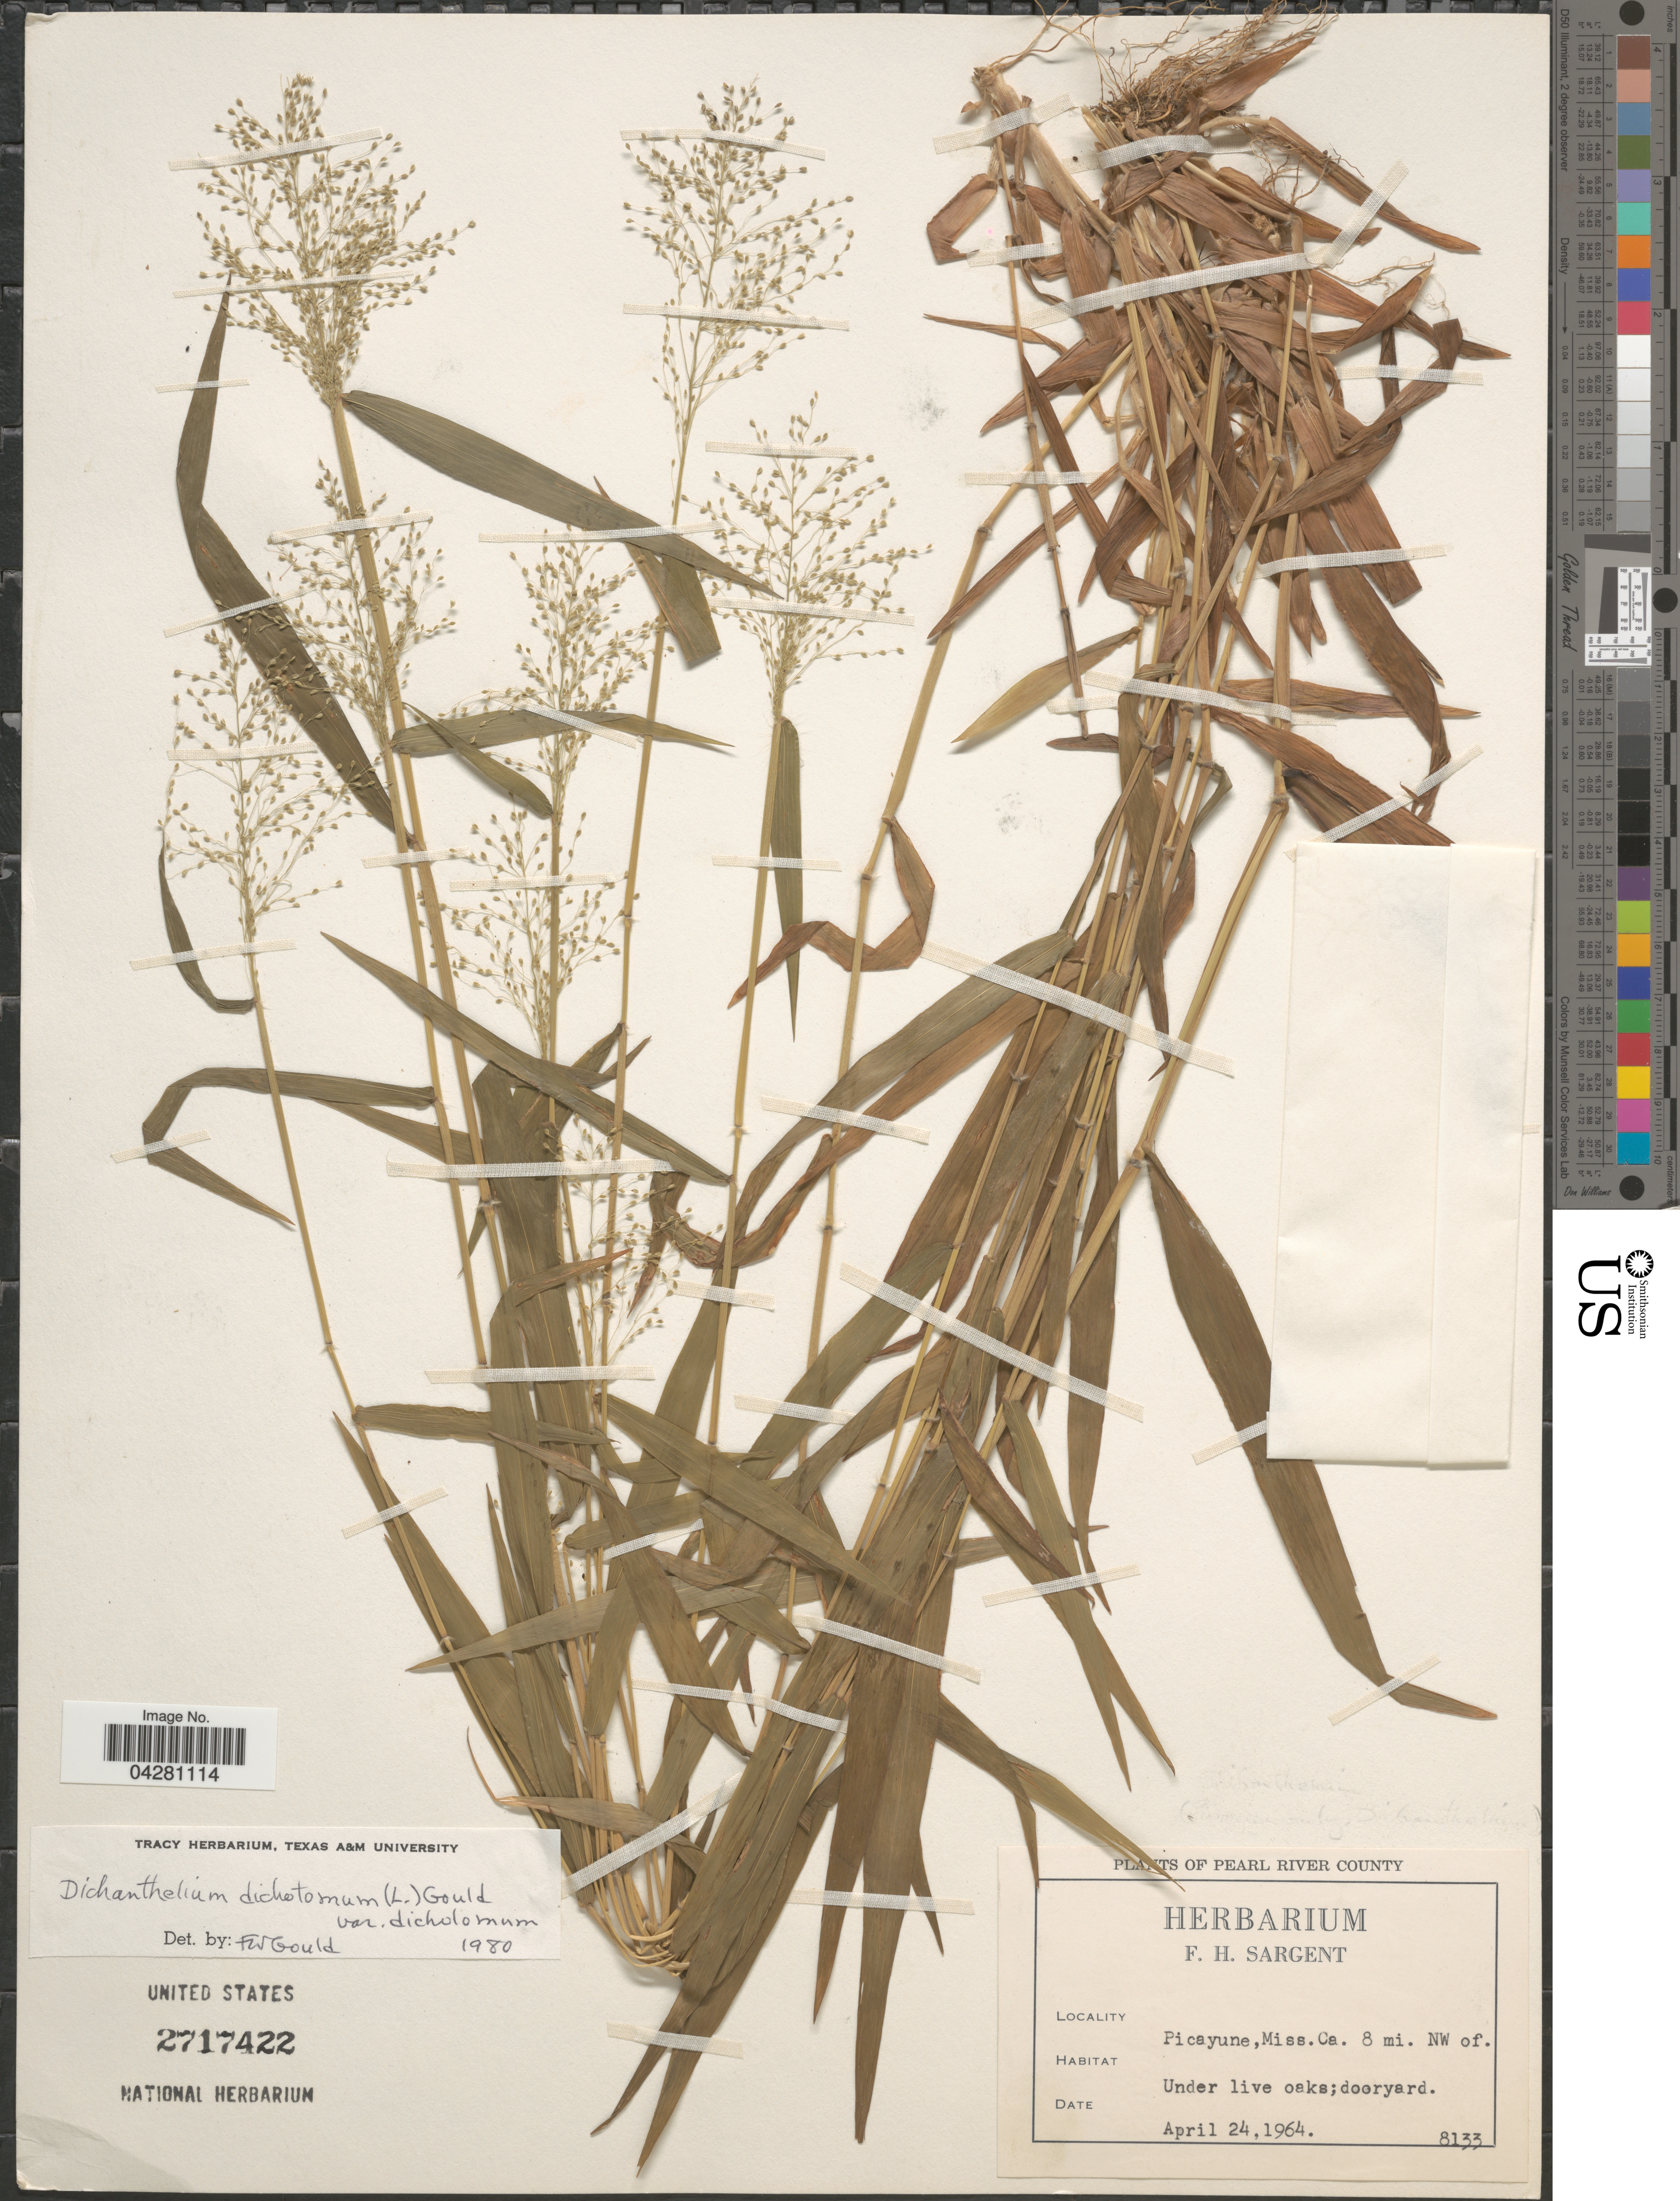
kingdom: Plantae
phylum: Tracheophyta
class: Liliopsida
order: Poales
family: Poaceae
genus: Dichanthelium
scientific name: Dichanthelium dichotomum var. dichotomum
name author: (L.) Gould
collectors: F. H. Sargent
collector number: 8133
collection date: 1964-04-24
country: United States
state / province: Mississippi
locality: Pearl River County. Picayune, Ca. 8 mi. NW of.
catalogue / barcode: US 2717422